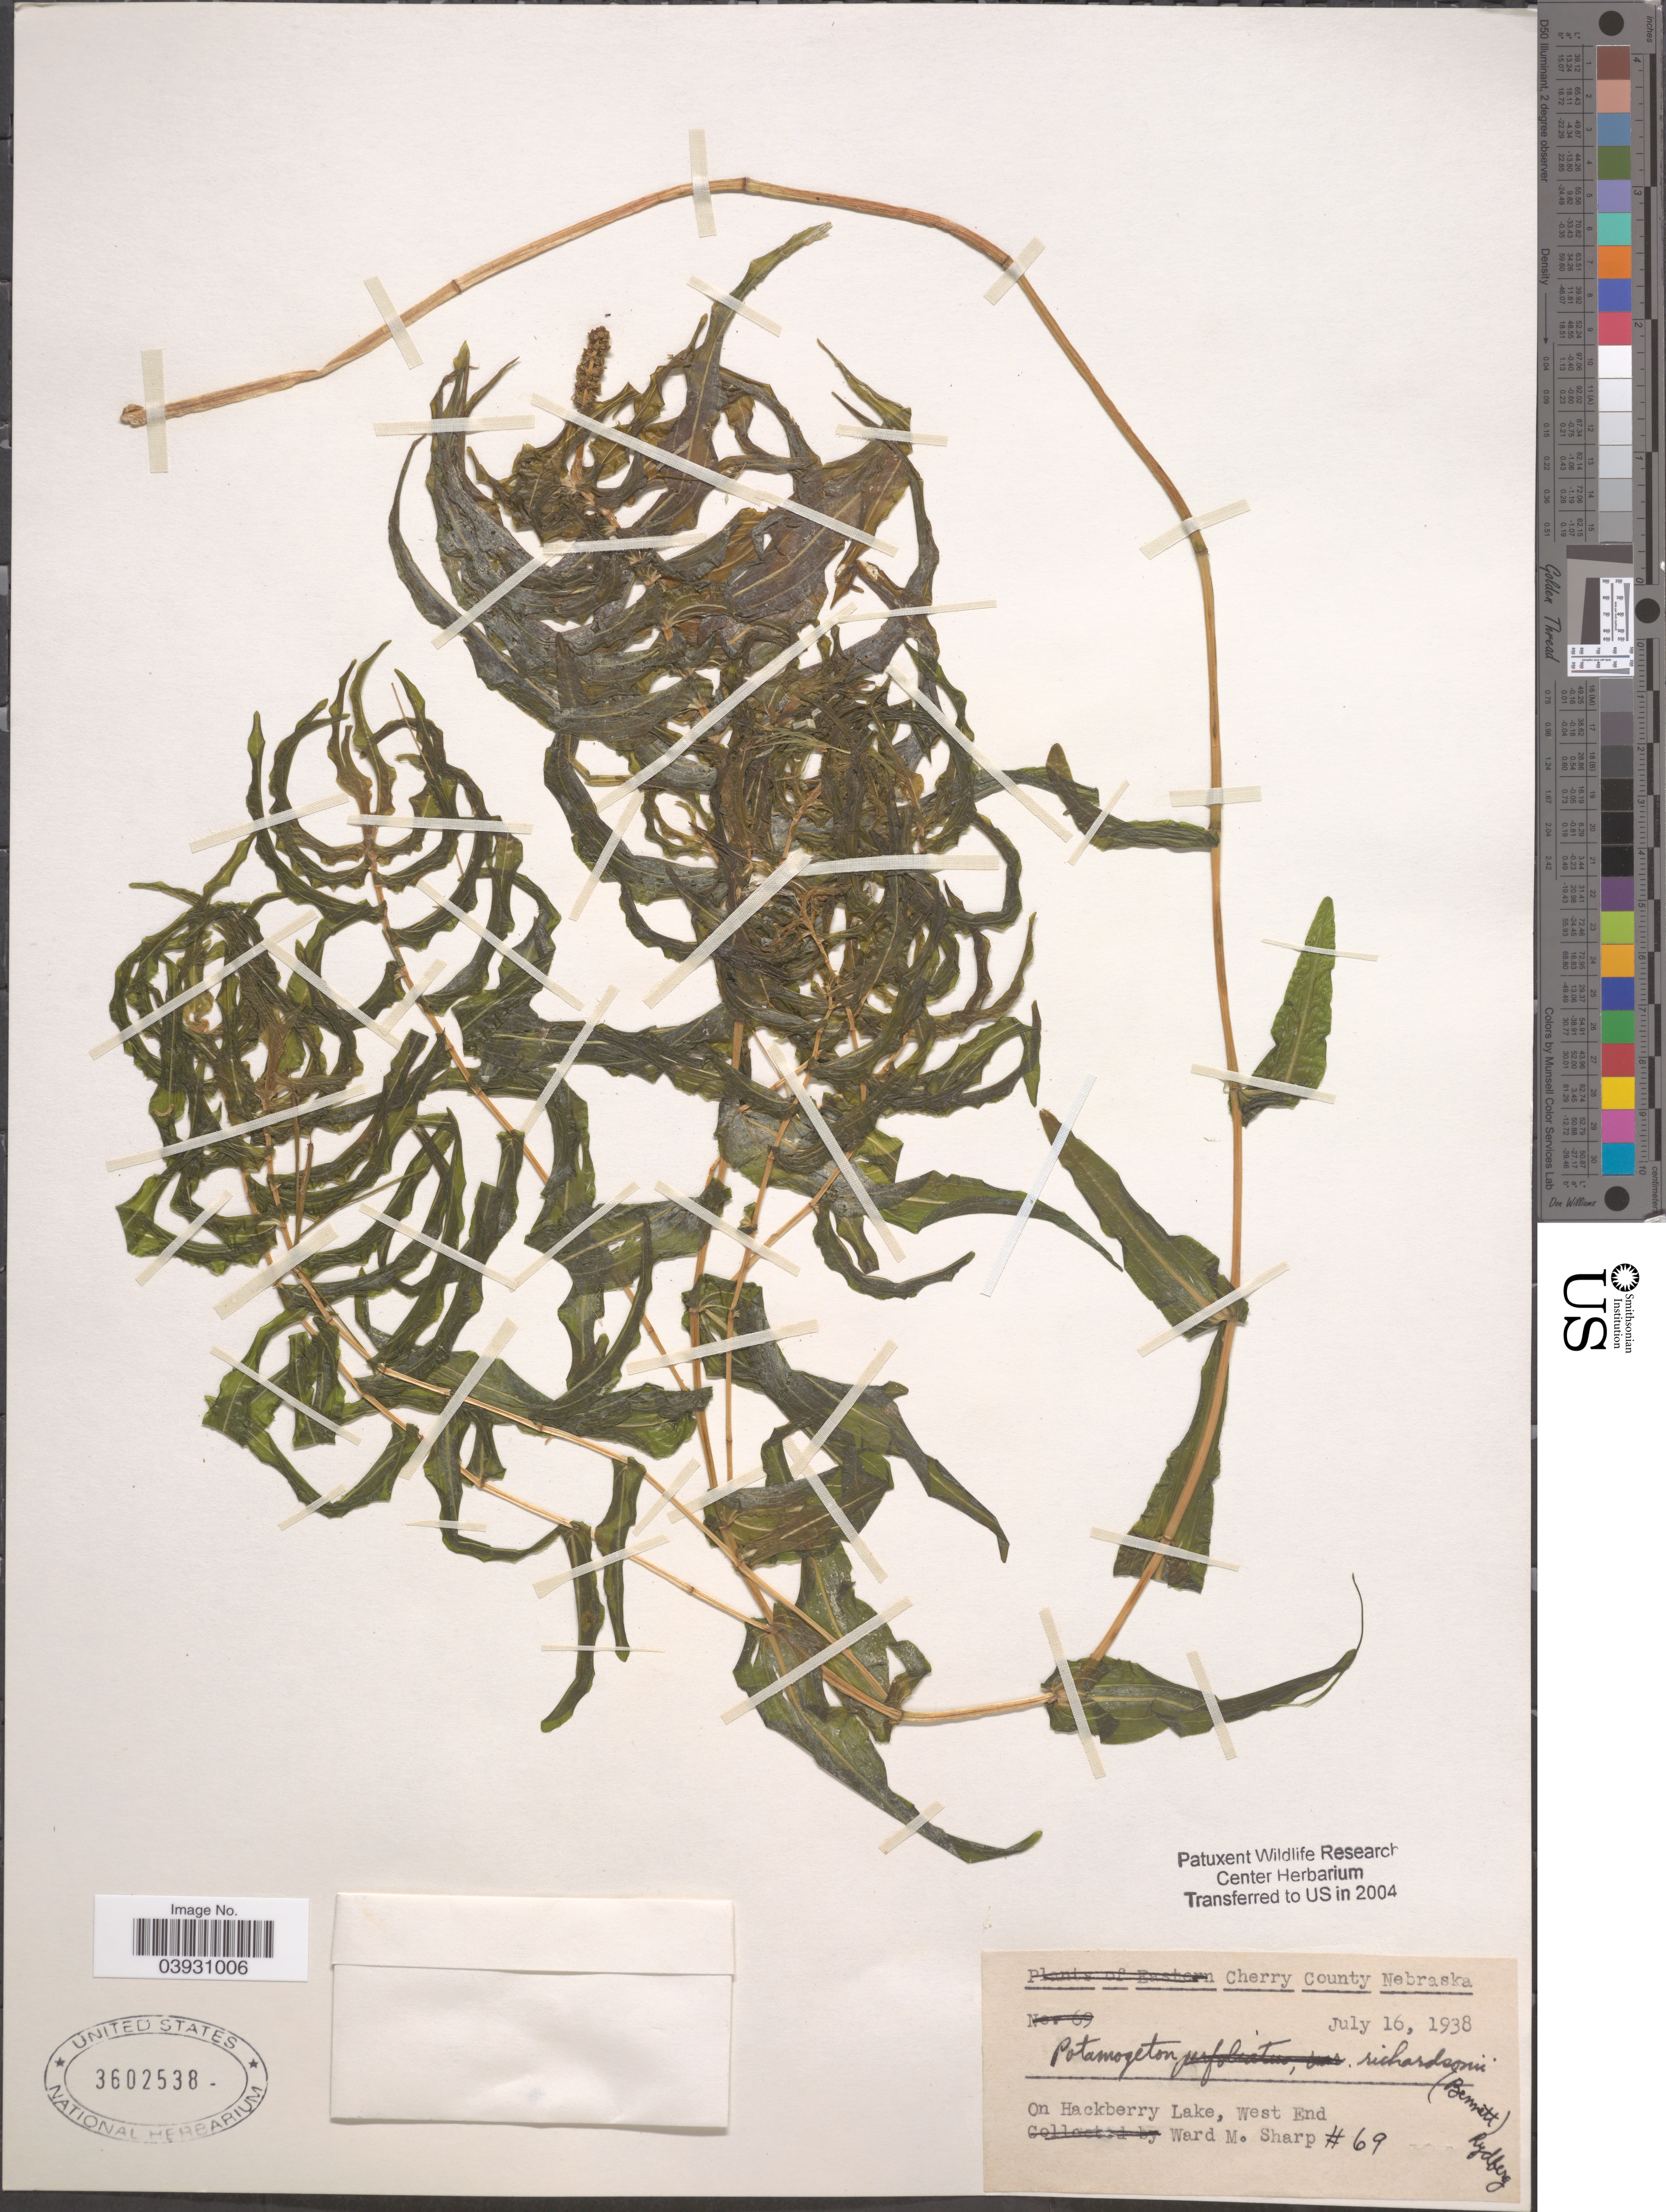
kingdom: Plantae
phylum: Tracheophyta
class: Liliopsida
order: Alismatales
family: Potamogetonaceae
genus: Potamogeton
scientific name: Potamogeton richardsonii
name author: (A.W. Benn.) Rydb.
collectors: W. M. Sharp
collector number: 69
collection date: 1938-07-16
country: United States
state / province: Nebraska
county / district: Cherry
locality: On Hackberry Lake, West End.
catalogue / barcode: US 3602538